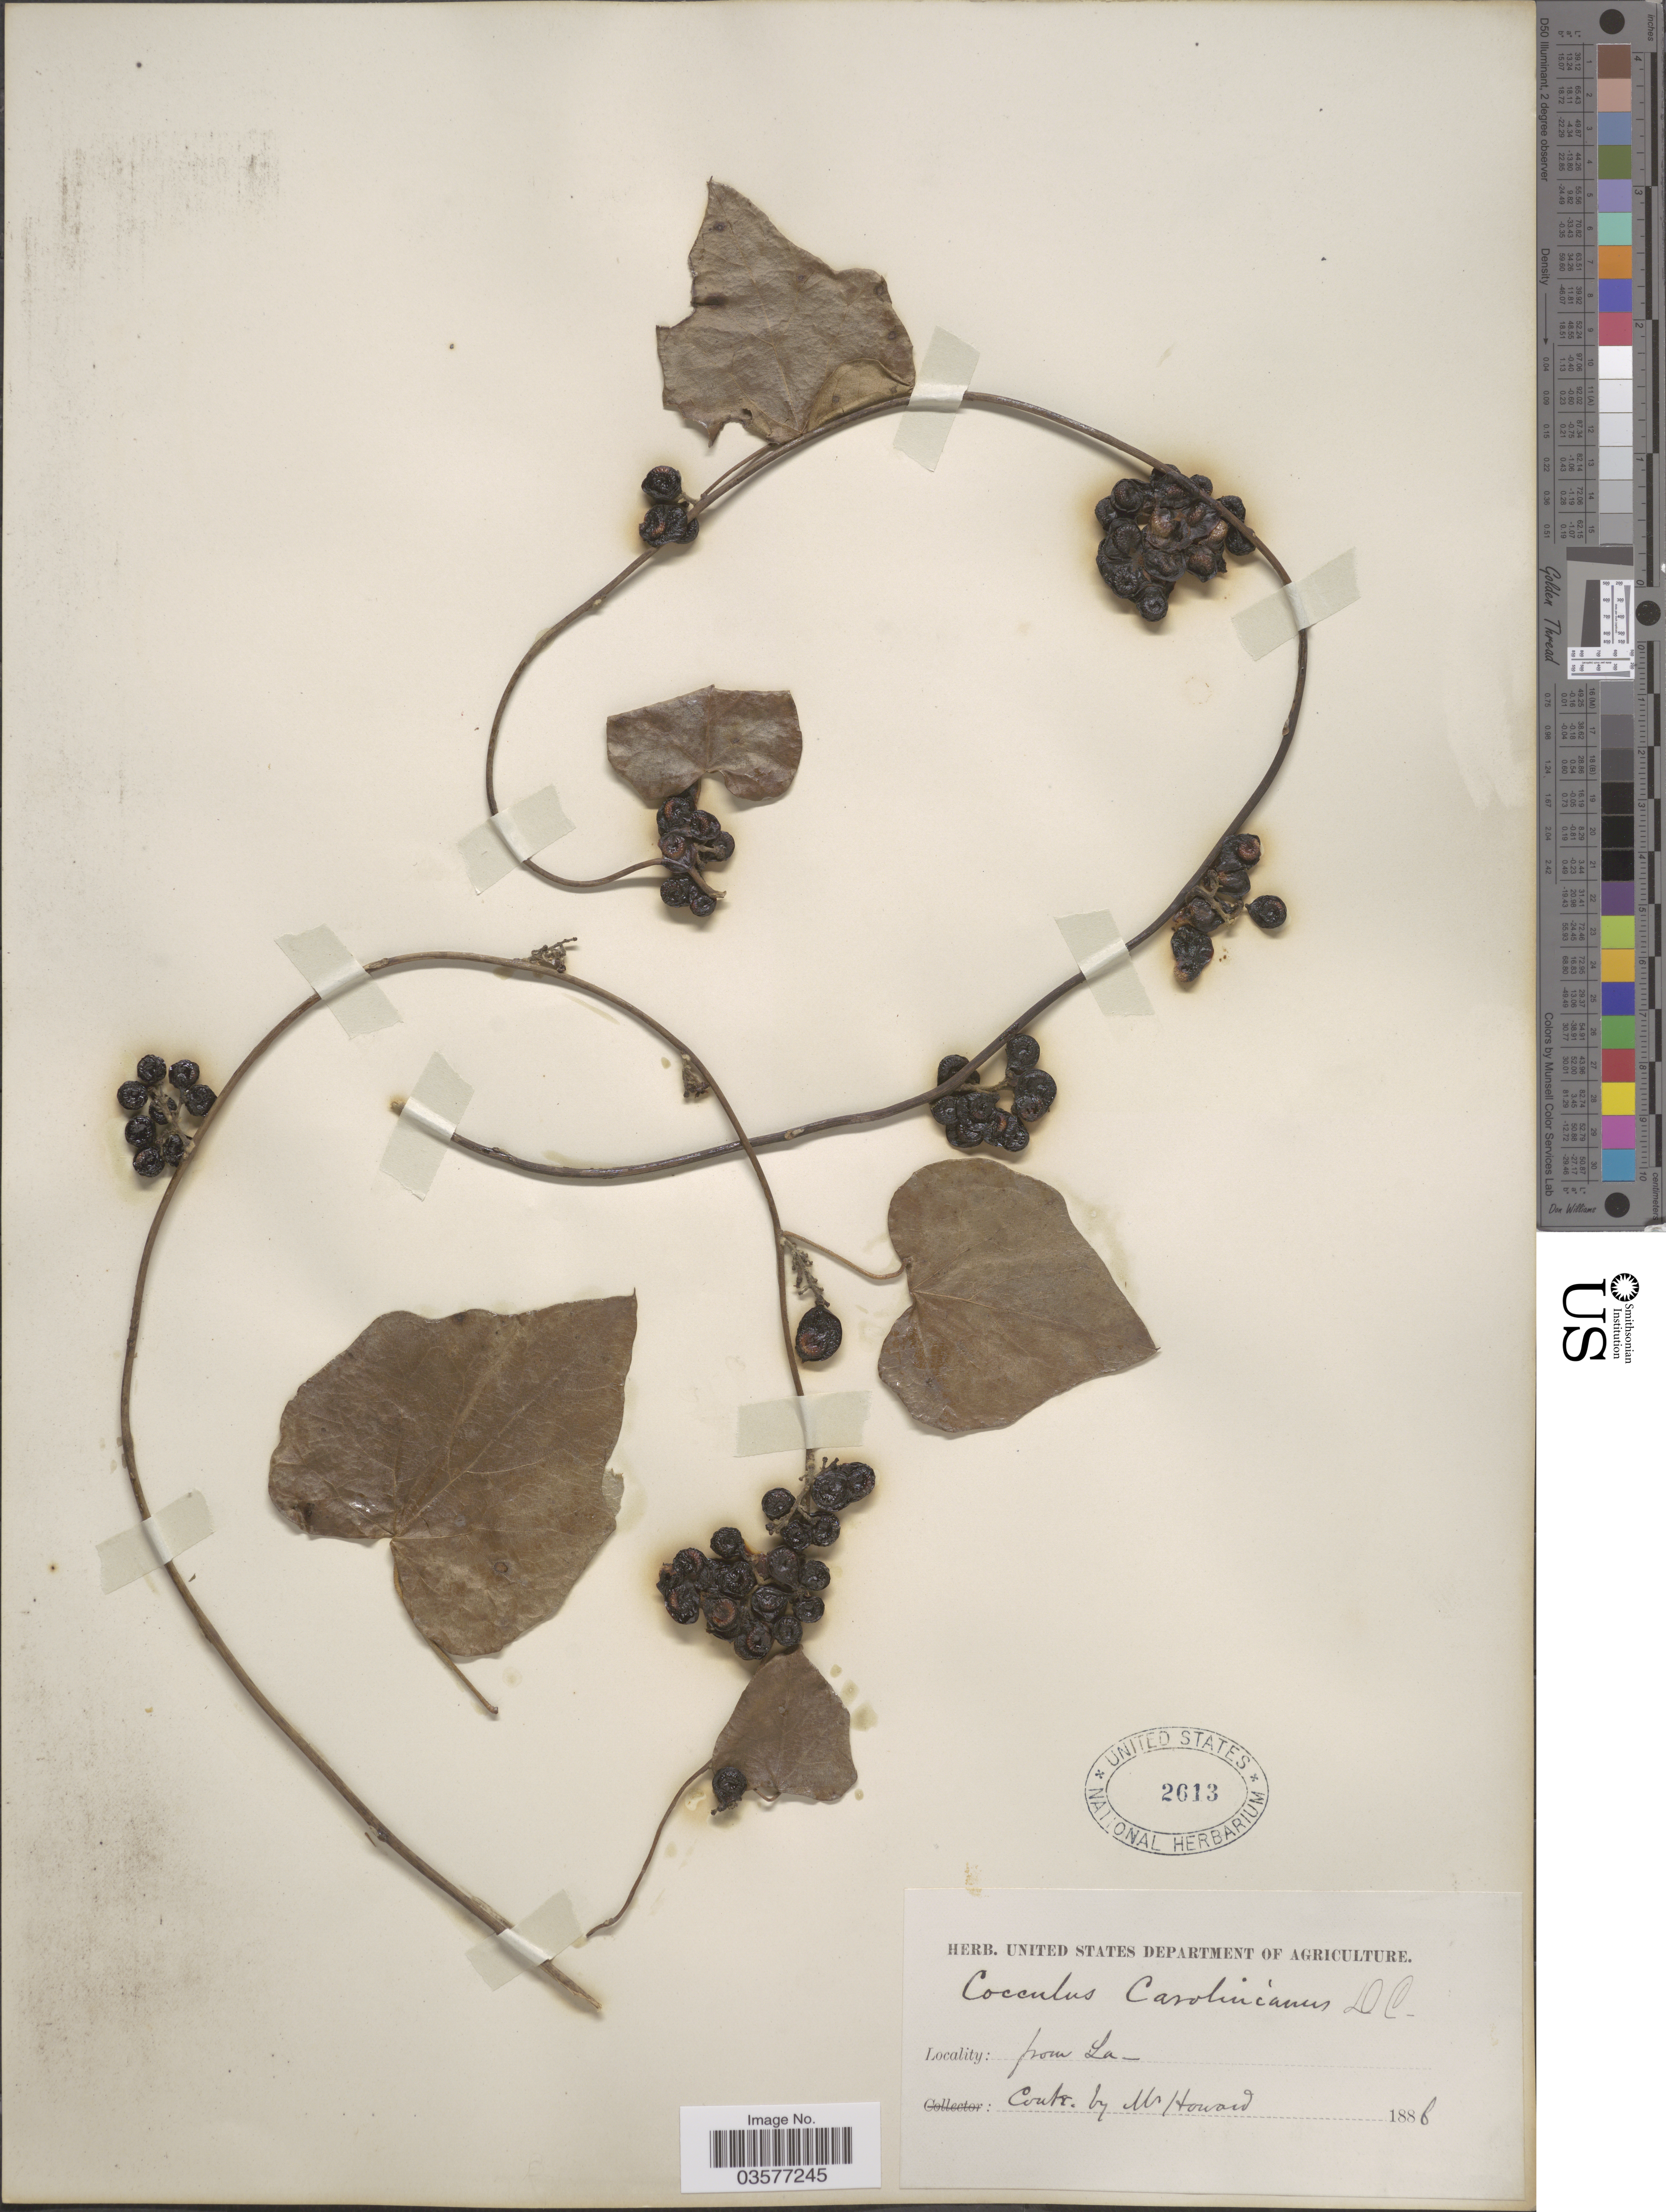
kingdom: Plantae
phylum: Tracheophyta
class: Magnoliopsida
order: Ranunculales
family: Menispermaceae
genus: Cocculus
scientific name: Cocculus carolinus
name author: (L.) DC.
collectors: -. Howard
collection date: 1886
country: United States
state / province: Louisiana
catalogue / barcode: US 2613